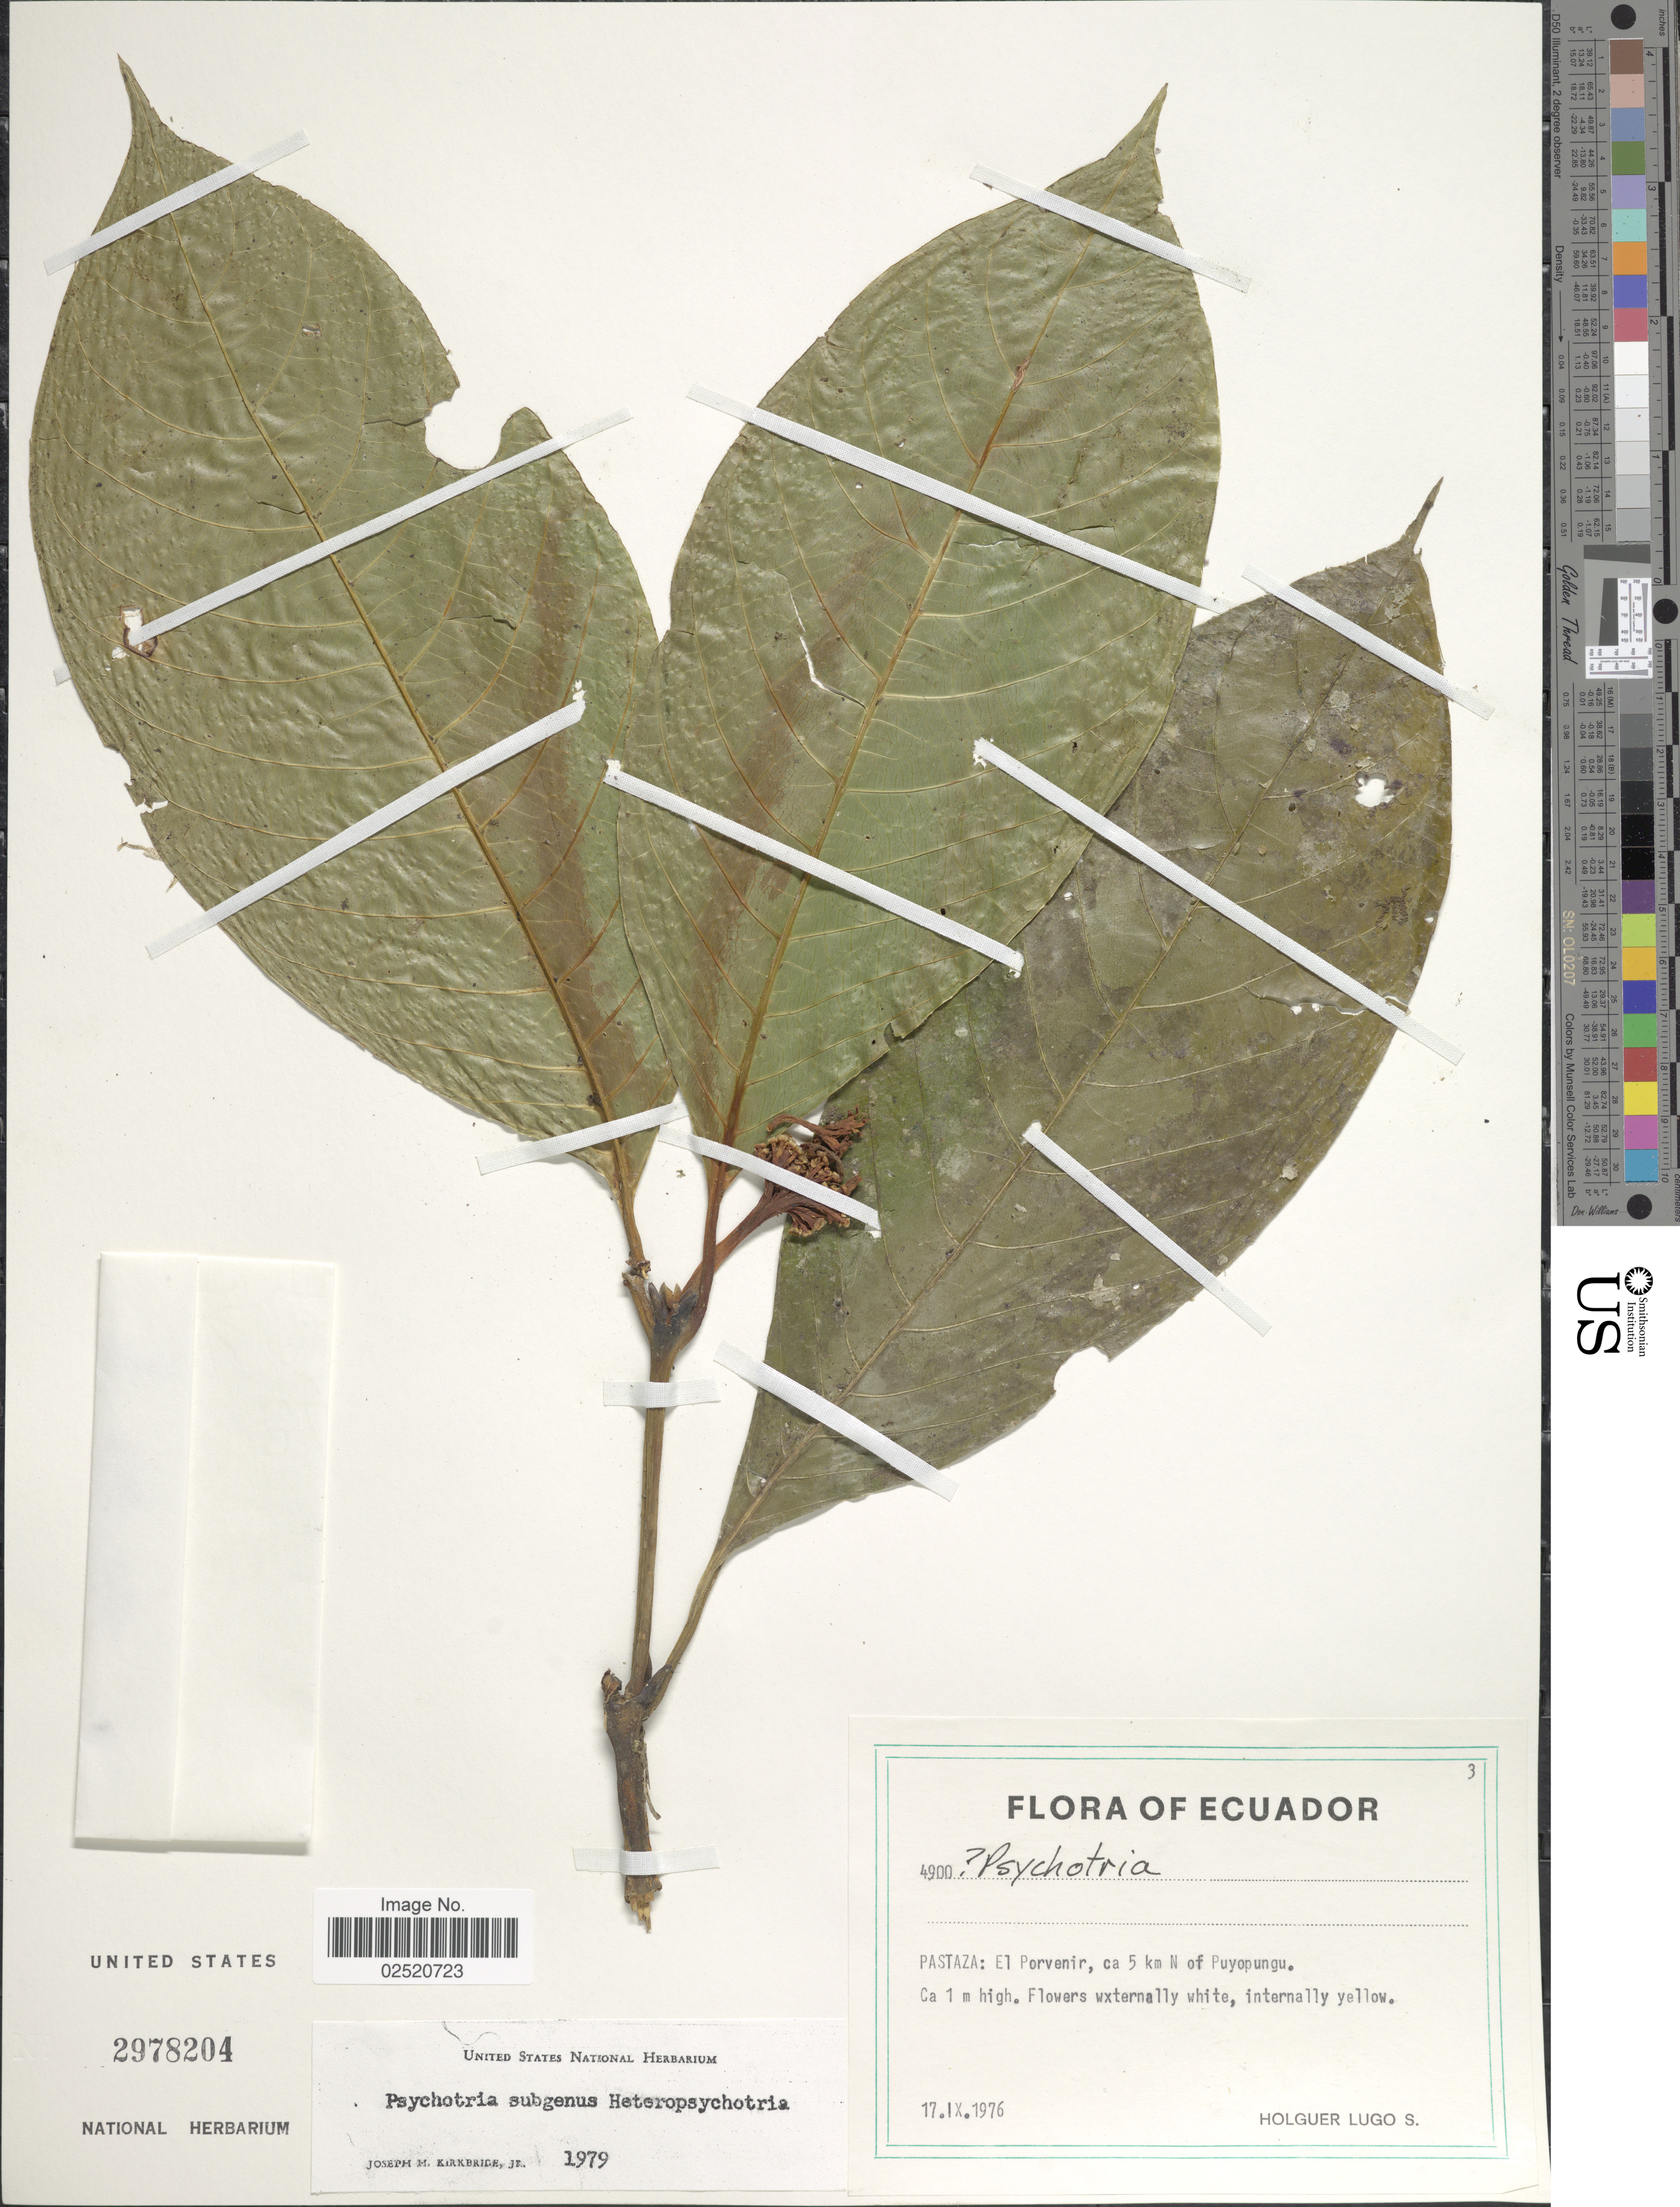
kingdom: Plantae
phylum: Tracheophyta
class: Magnoliopsida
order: Gentianales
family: Rubiaceae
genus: Psychotria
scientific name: Psychotria sp.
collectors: H. Lugo S.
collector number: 4900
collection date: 1976-09-17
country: Ecuador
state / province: Pastaza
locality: El Porvenir, ca 5 km N of Puyopungu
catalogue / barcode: US 2978204